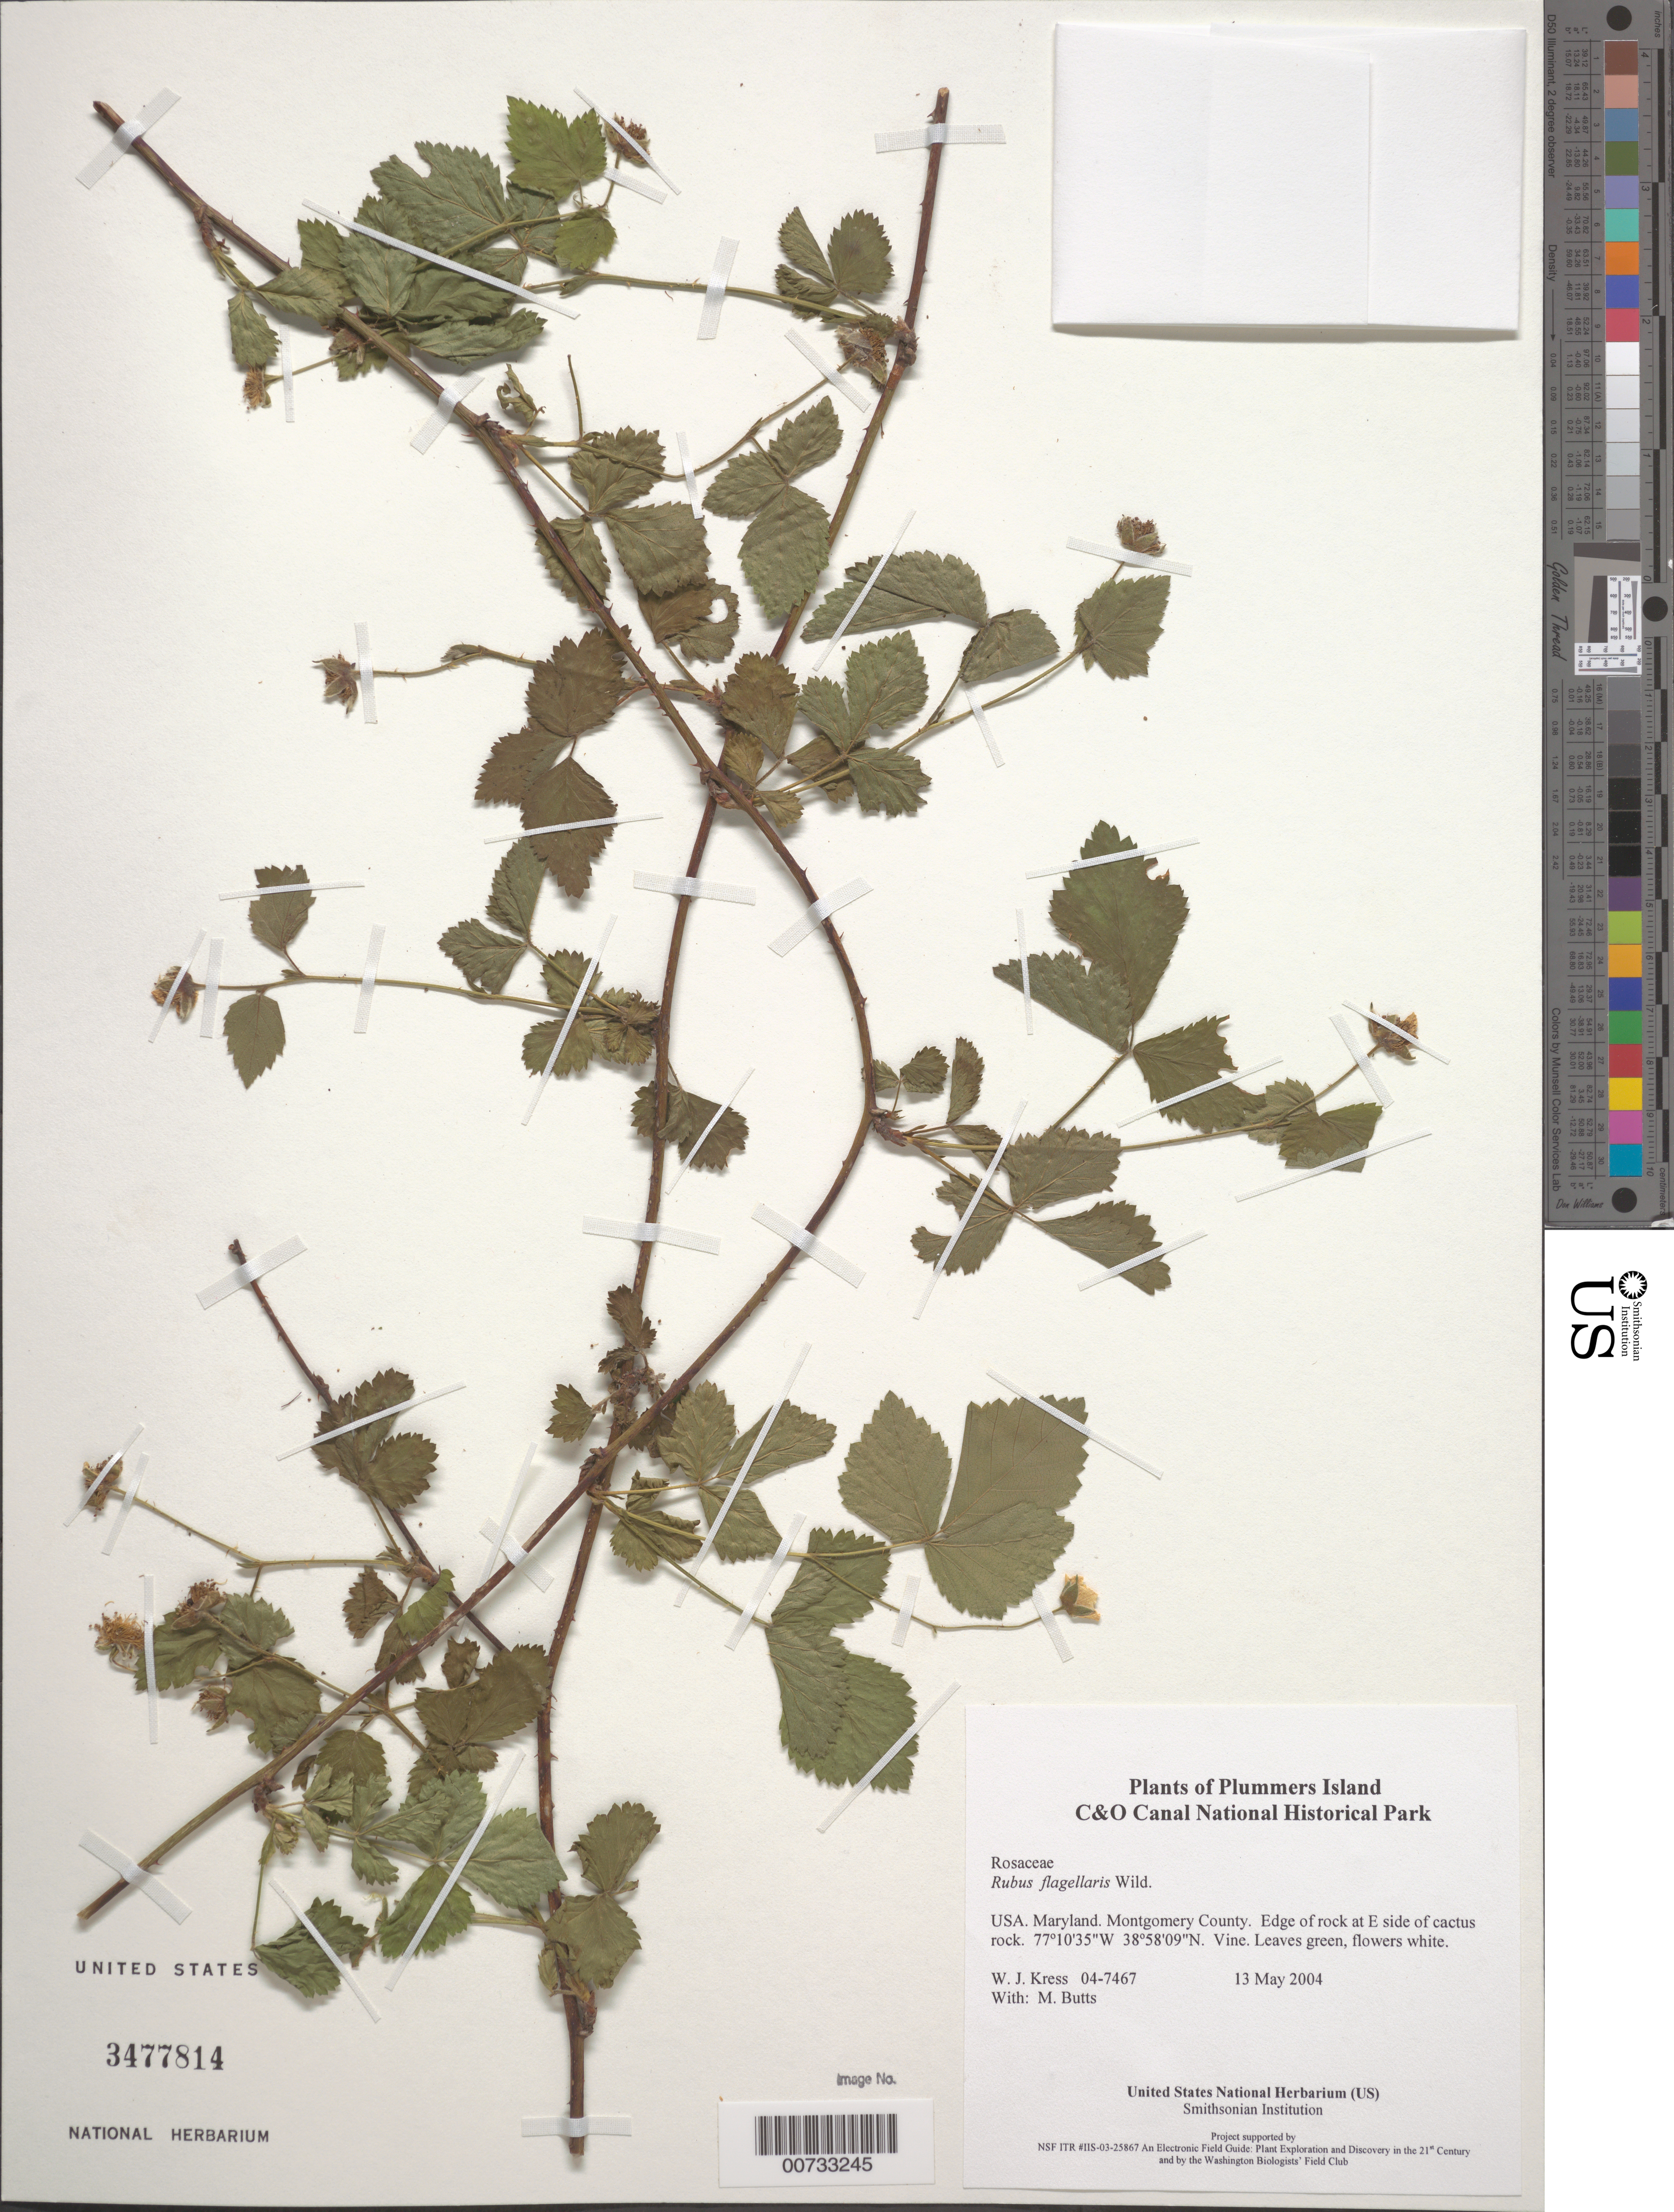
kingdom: Plantae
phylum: Tracheophyta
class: Magnoliopsida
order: Rosales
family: Rosaceae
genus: Rubus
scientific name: Rubus flagellaris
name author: Willd.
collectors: W. J. Kress & M. B. Butts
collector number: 04-7467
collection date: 2004-05-13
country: United States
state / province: Maryland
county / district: Montgomery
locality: Chesapeake and Ohio Canal National Historical Park, Plummers Island, edge of rock at E side of cactus rock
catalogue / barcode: US 3477814